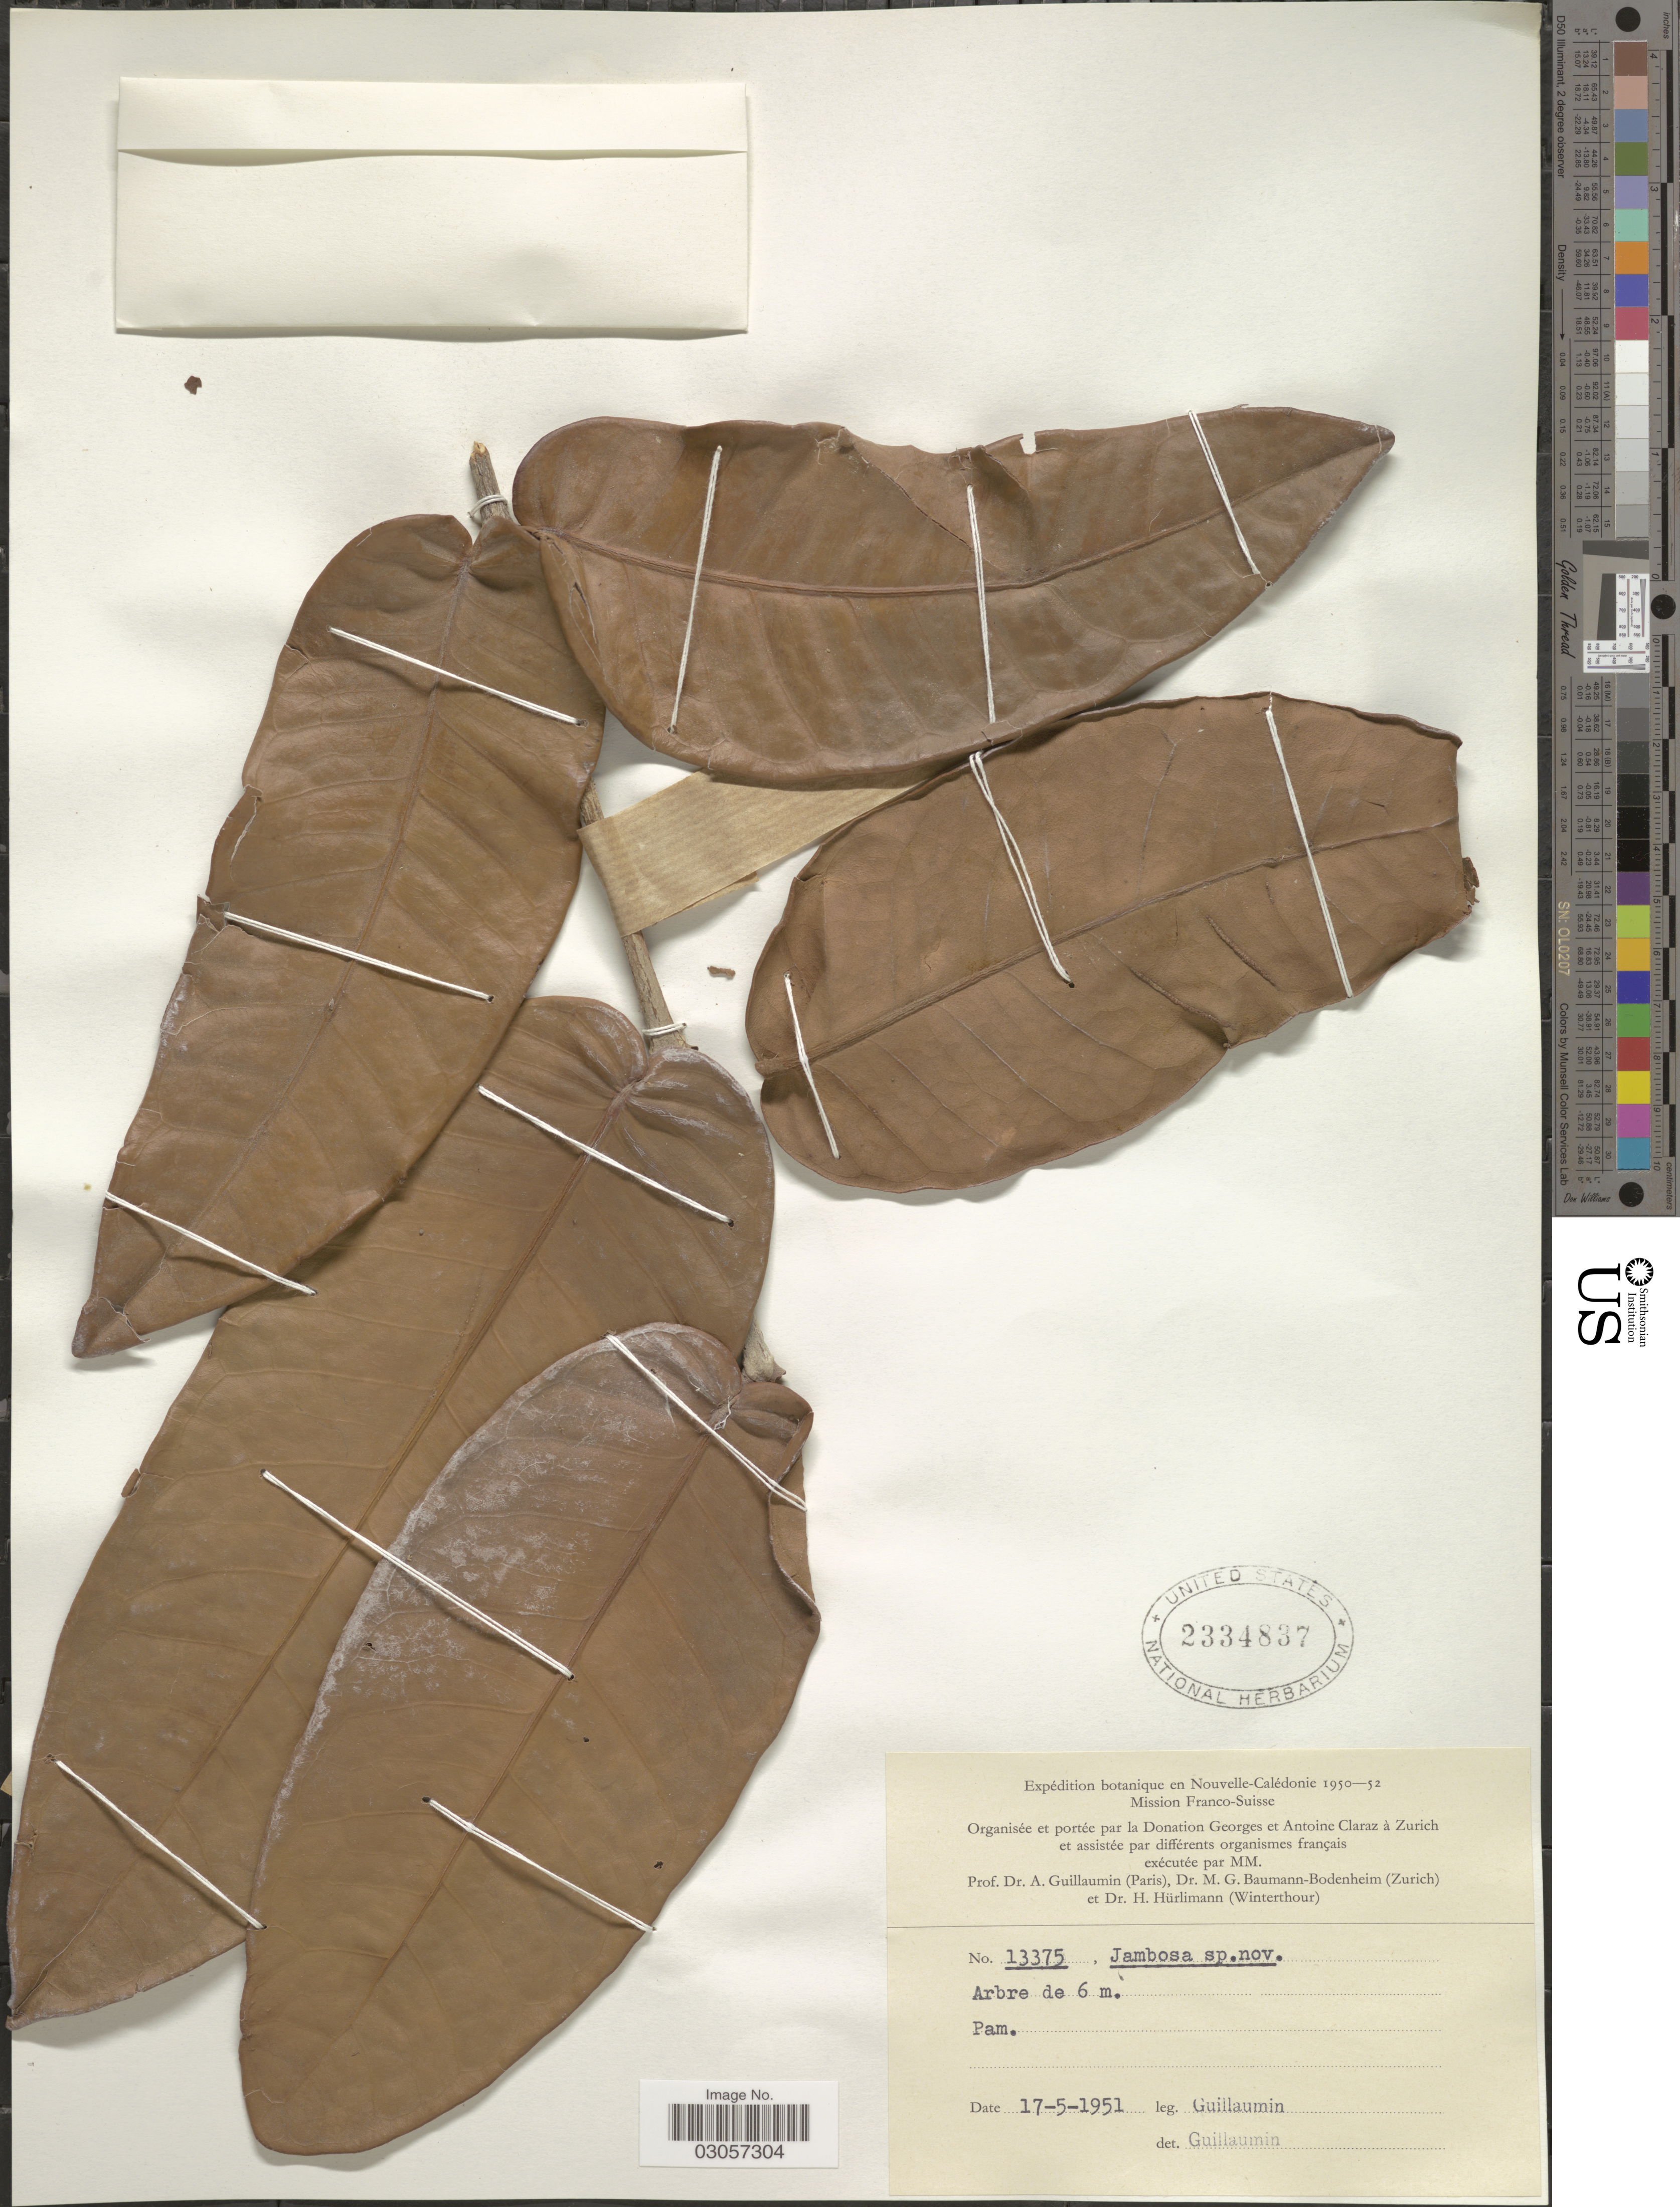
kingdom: Plantae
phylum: Tracheophyta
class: Magnoliopsida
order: Myrtales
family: Myrtaceae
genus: Syzygium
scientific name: Syzygium sp.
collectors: A. Guillaumin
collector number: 13375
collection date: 1951-05-17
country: New Caledonia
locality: Nouvelle-Calédonie.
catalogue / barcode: US 2334837